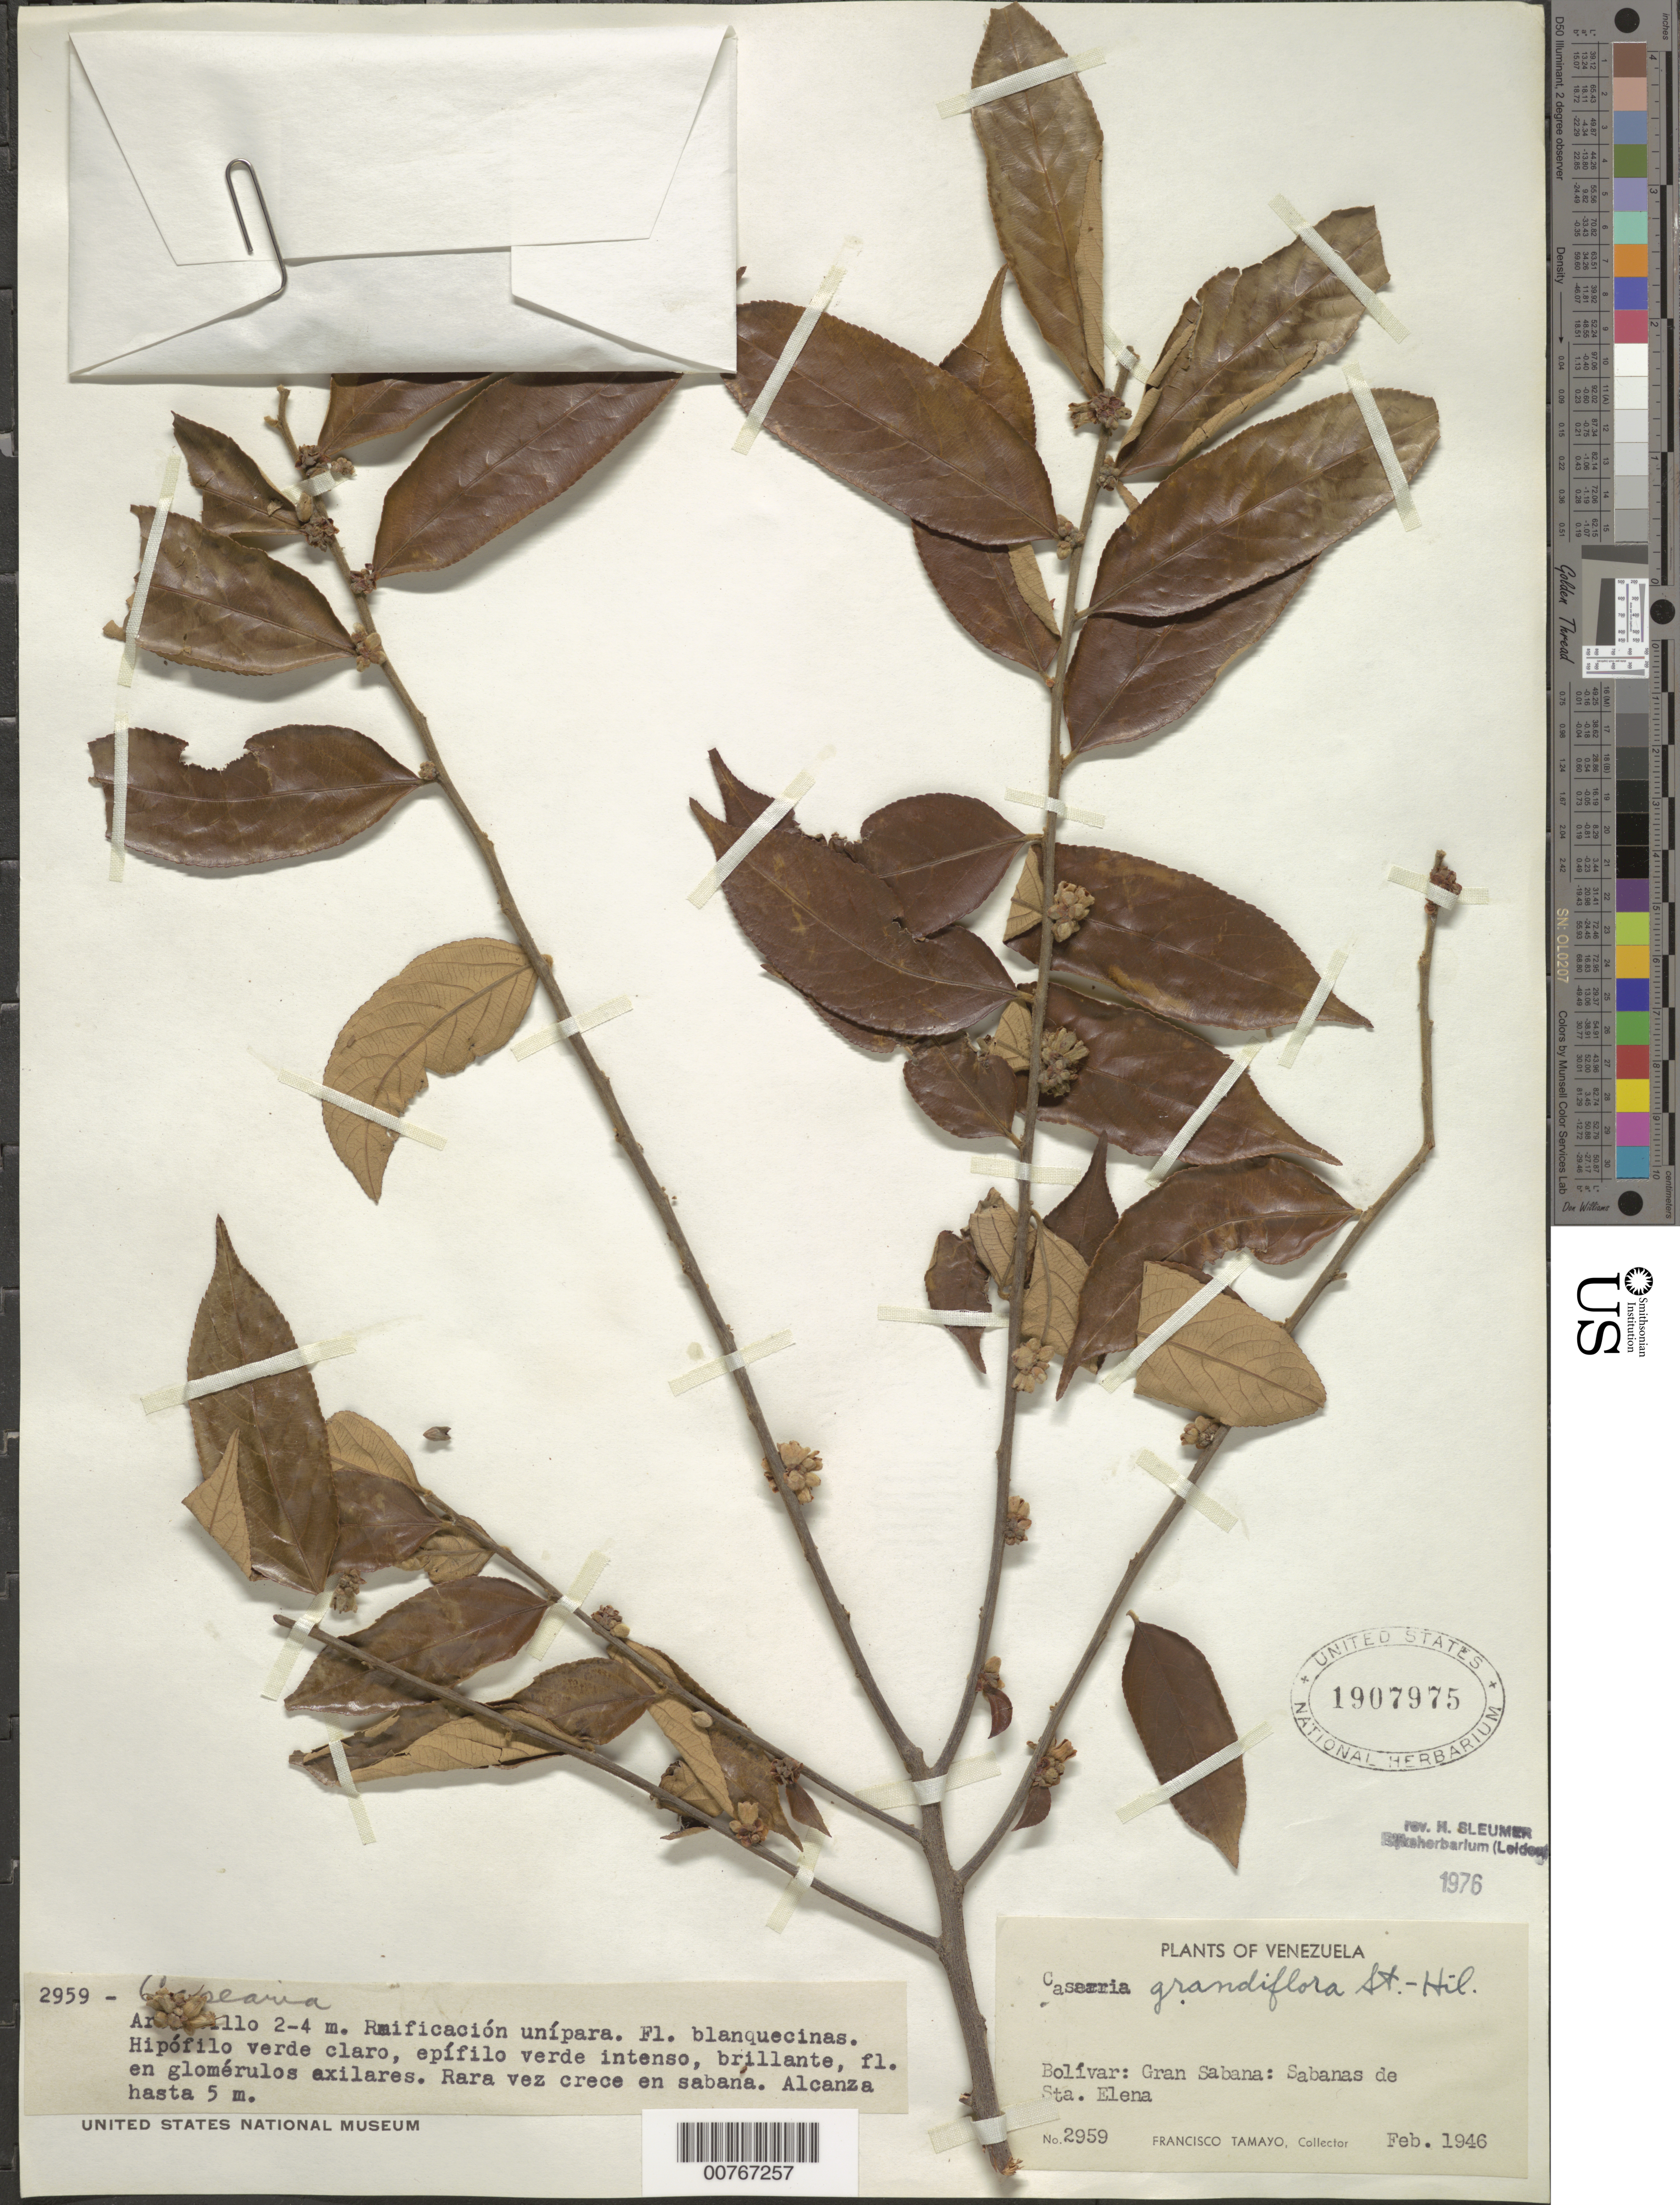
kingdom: Plantae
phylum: Tracheophyta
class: Magnoliopsida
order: Malpighiales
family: Salicaceae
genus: Casearia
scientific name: Casearia grandiflora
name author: Cambess.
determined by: Sleumer, H. O.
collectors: F. Tamayo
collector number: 2959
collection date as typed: Feb-46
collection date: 1946-02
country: Venezuela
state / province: Bolívar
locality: Gran Sabana, Sta. Elena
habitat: Rara vez crece en sabana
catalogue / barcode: US 1907975